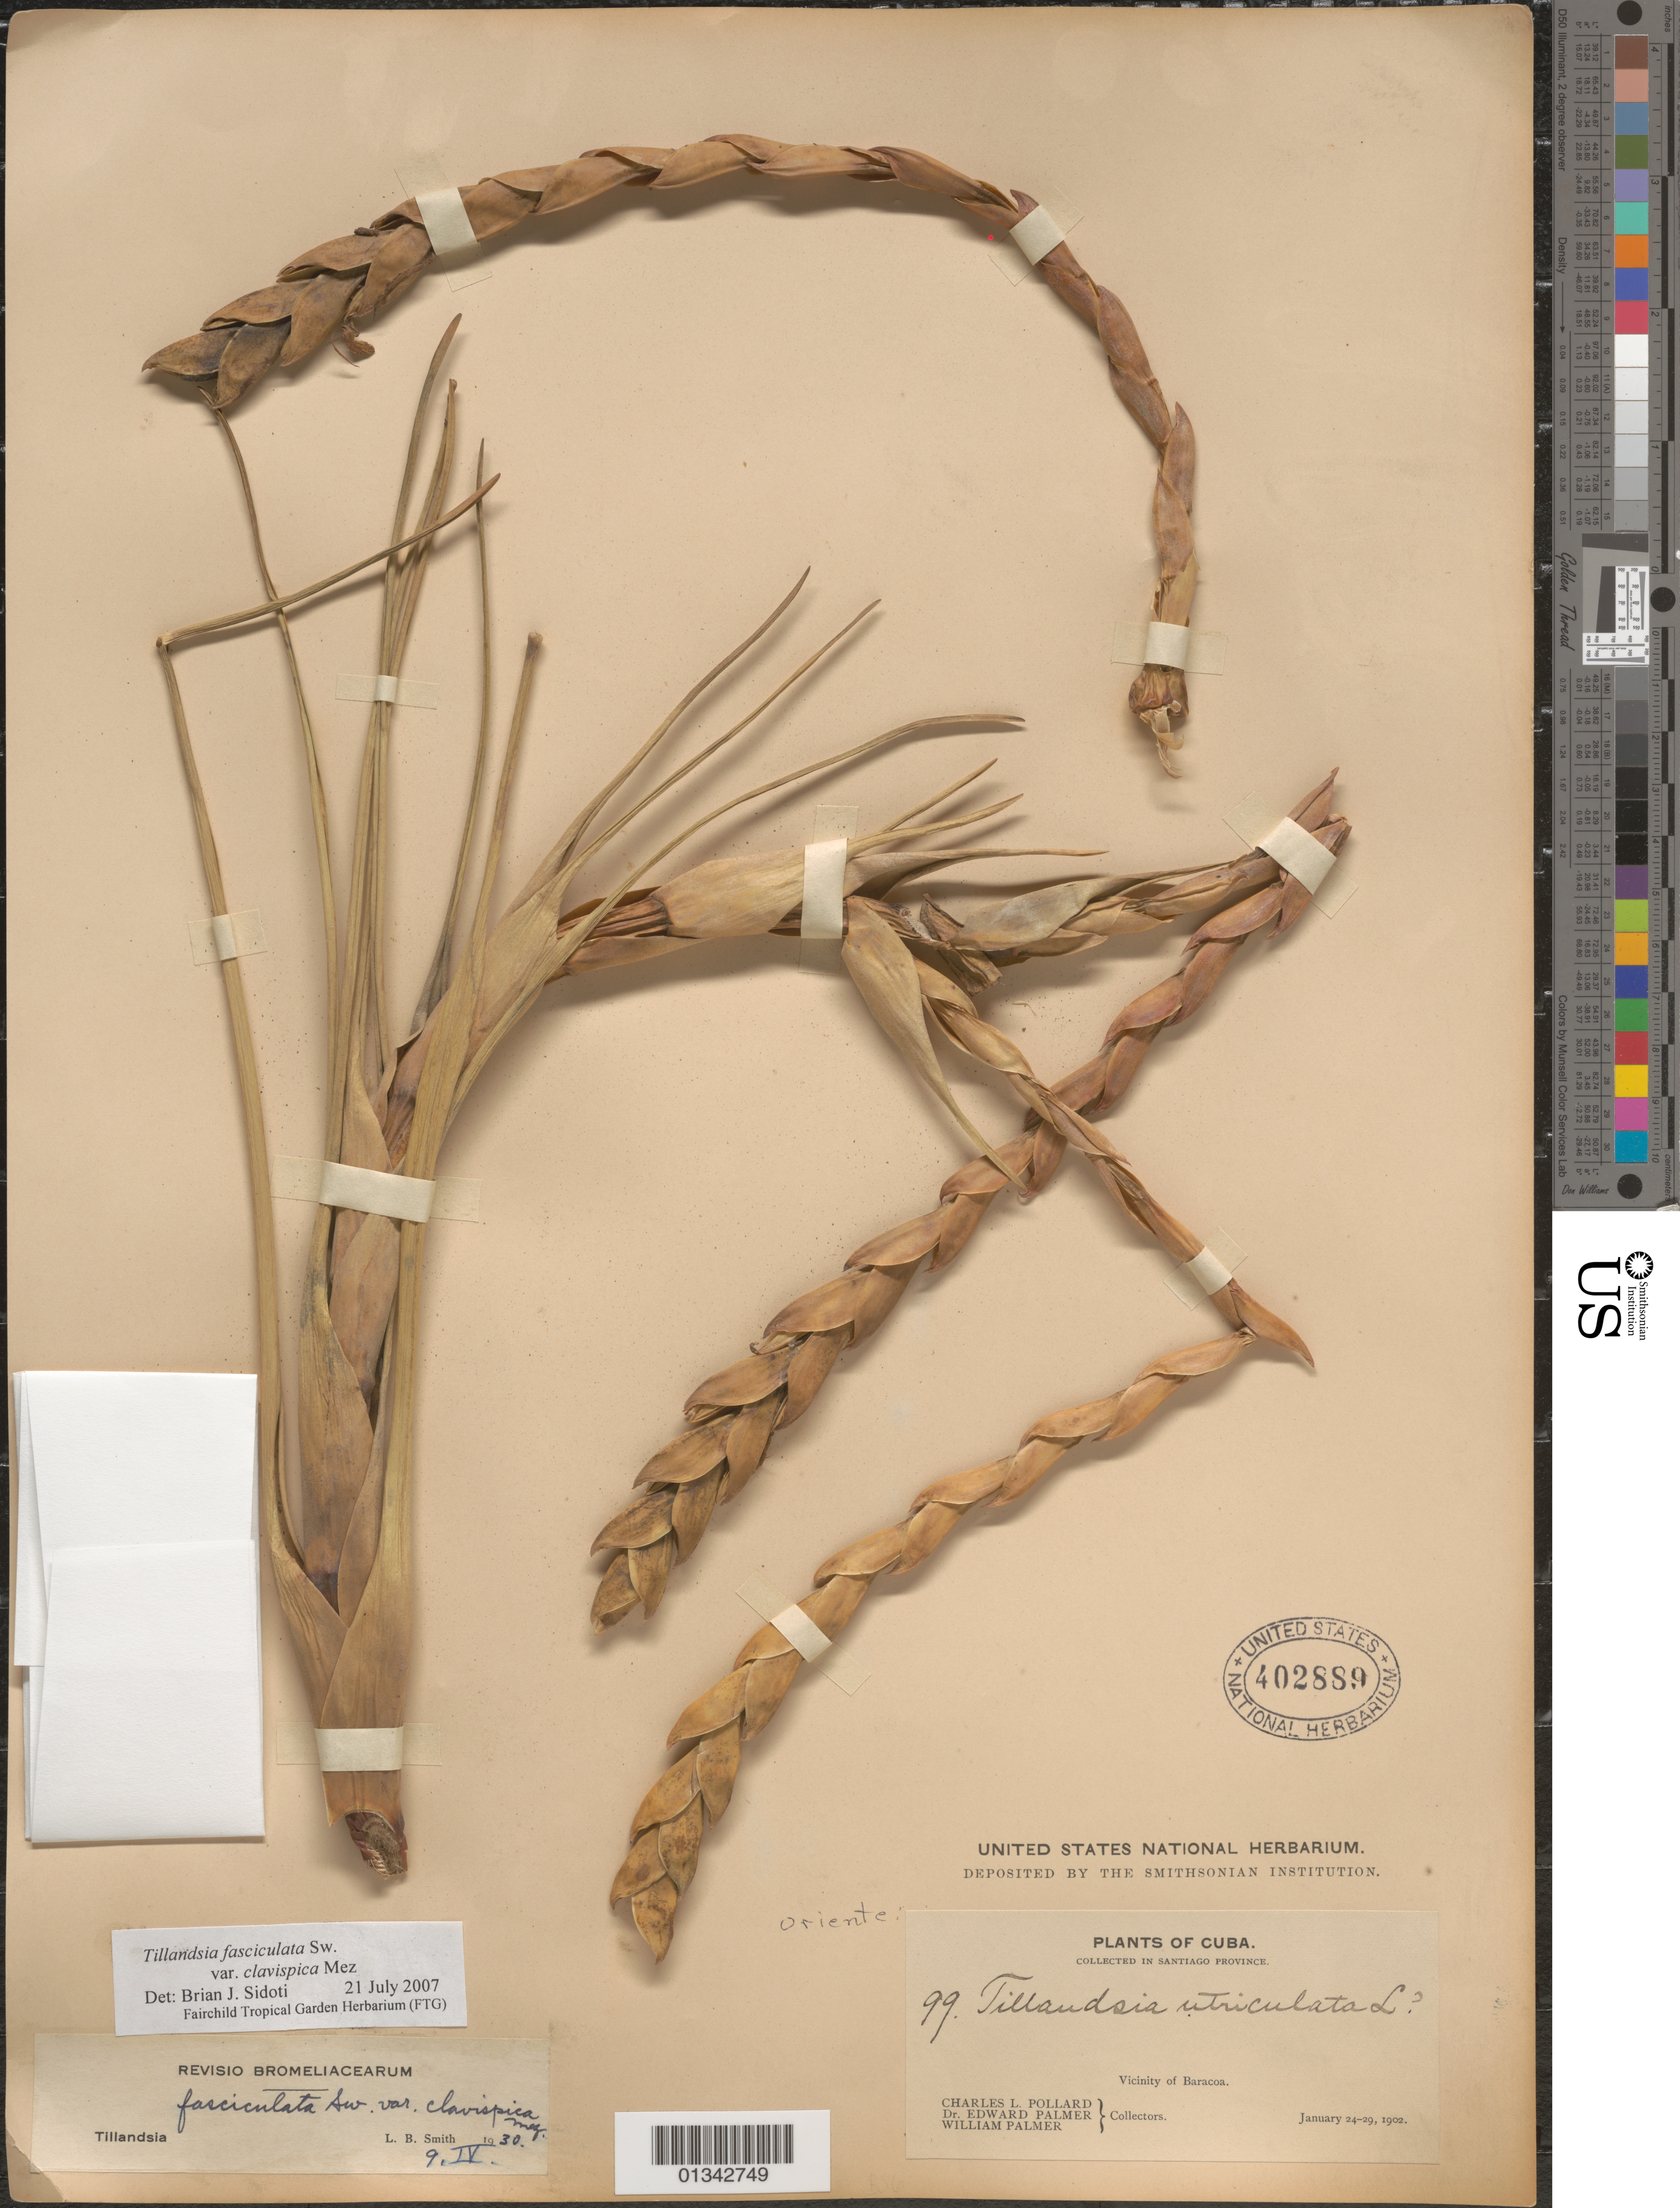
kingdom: Plantae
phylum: Tracheophyta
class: Liliopsida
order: Poales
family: Bromeliaceae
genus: Tillandsia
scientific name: Tillandsia fasciculata var. clavispica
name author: Mez in A. DC.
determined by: Sidoti, B. J.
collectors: C. L. Pollard, E. Palmer & W. Palmer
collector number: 99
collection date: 1902-01-24/1902-01-29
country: Cuba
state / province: Guantánamo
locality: Santiago Province [Guantánamo], vicinity of Baracoa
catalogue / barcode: US 402889